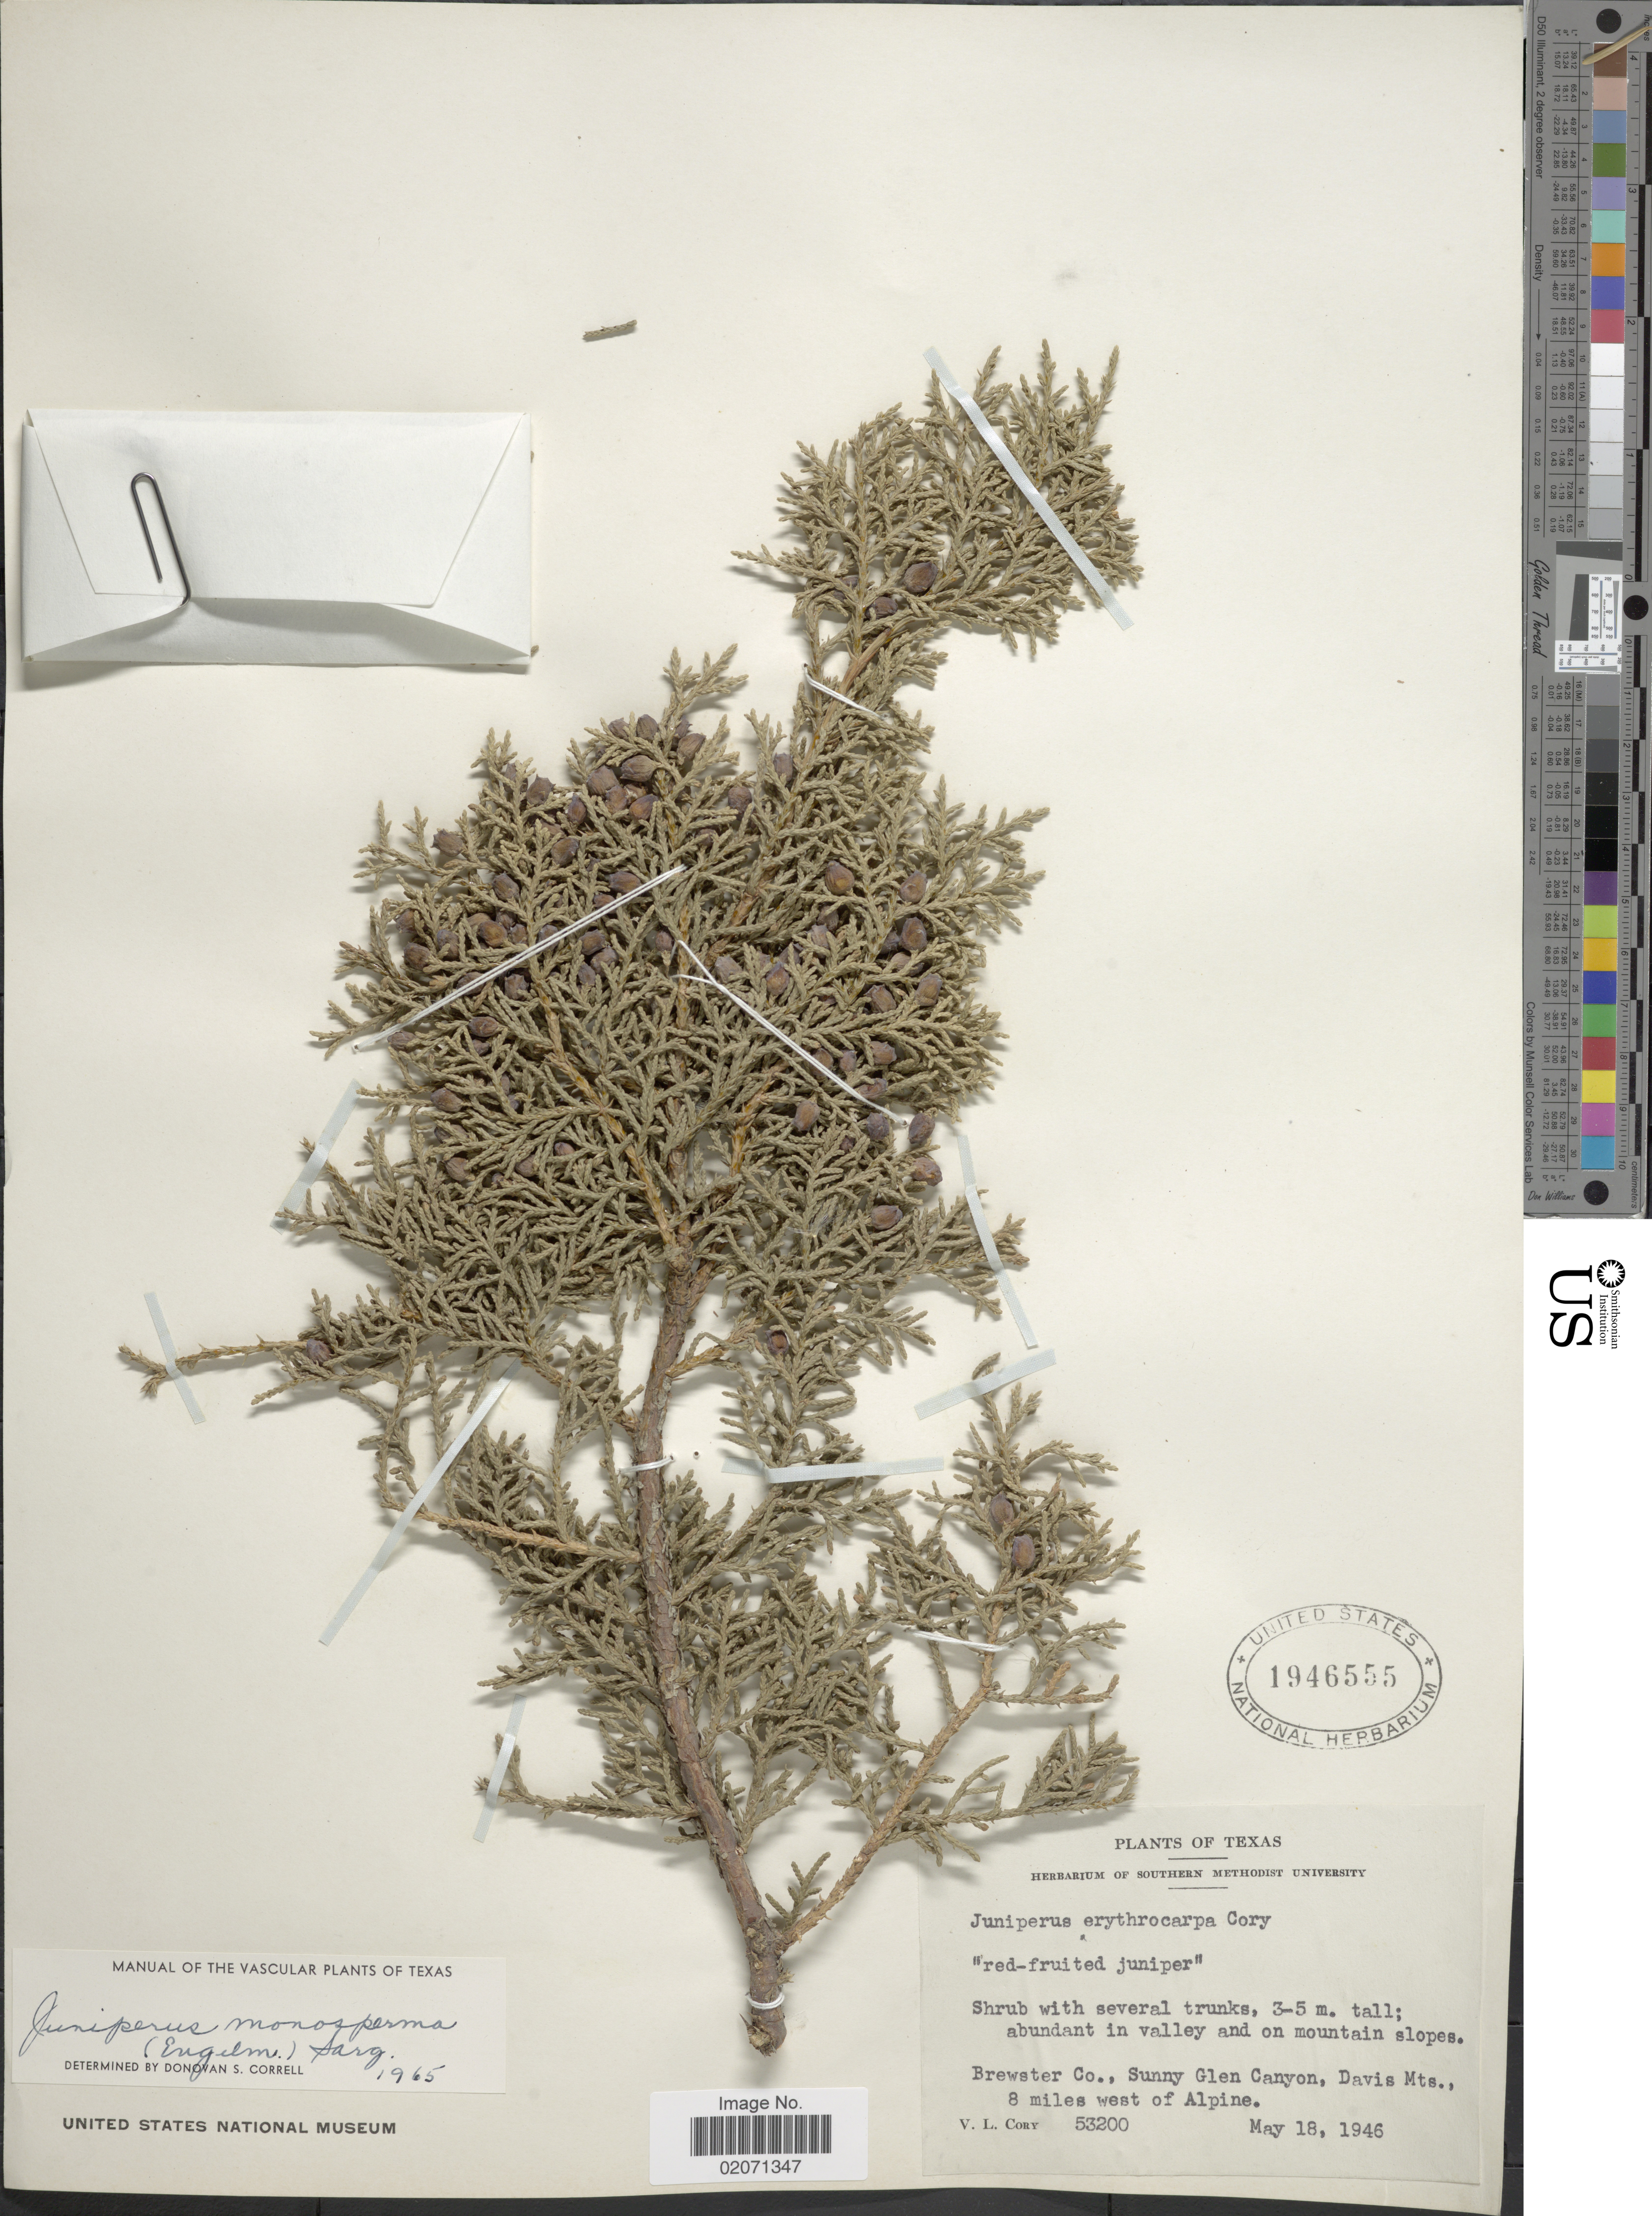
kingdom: Plantae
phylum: Tracheophyta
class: Pinopsida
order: Pinales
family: Cupressaceae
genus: Juniperus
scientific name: Juniperus monosperma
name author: (Engelm.) Sarg.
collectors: V. Cory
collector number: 53200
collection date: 1946-05-18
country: United States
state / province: Texas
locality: Brewster Co., Sunny Glen Canyon, Davis Mts., 8 miles west of Alpine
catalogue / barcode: US 1946555